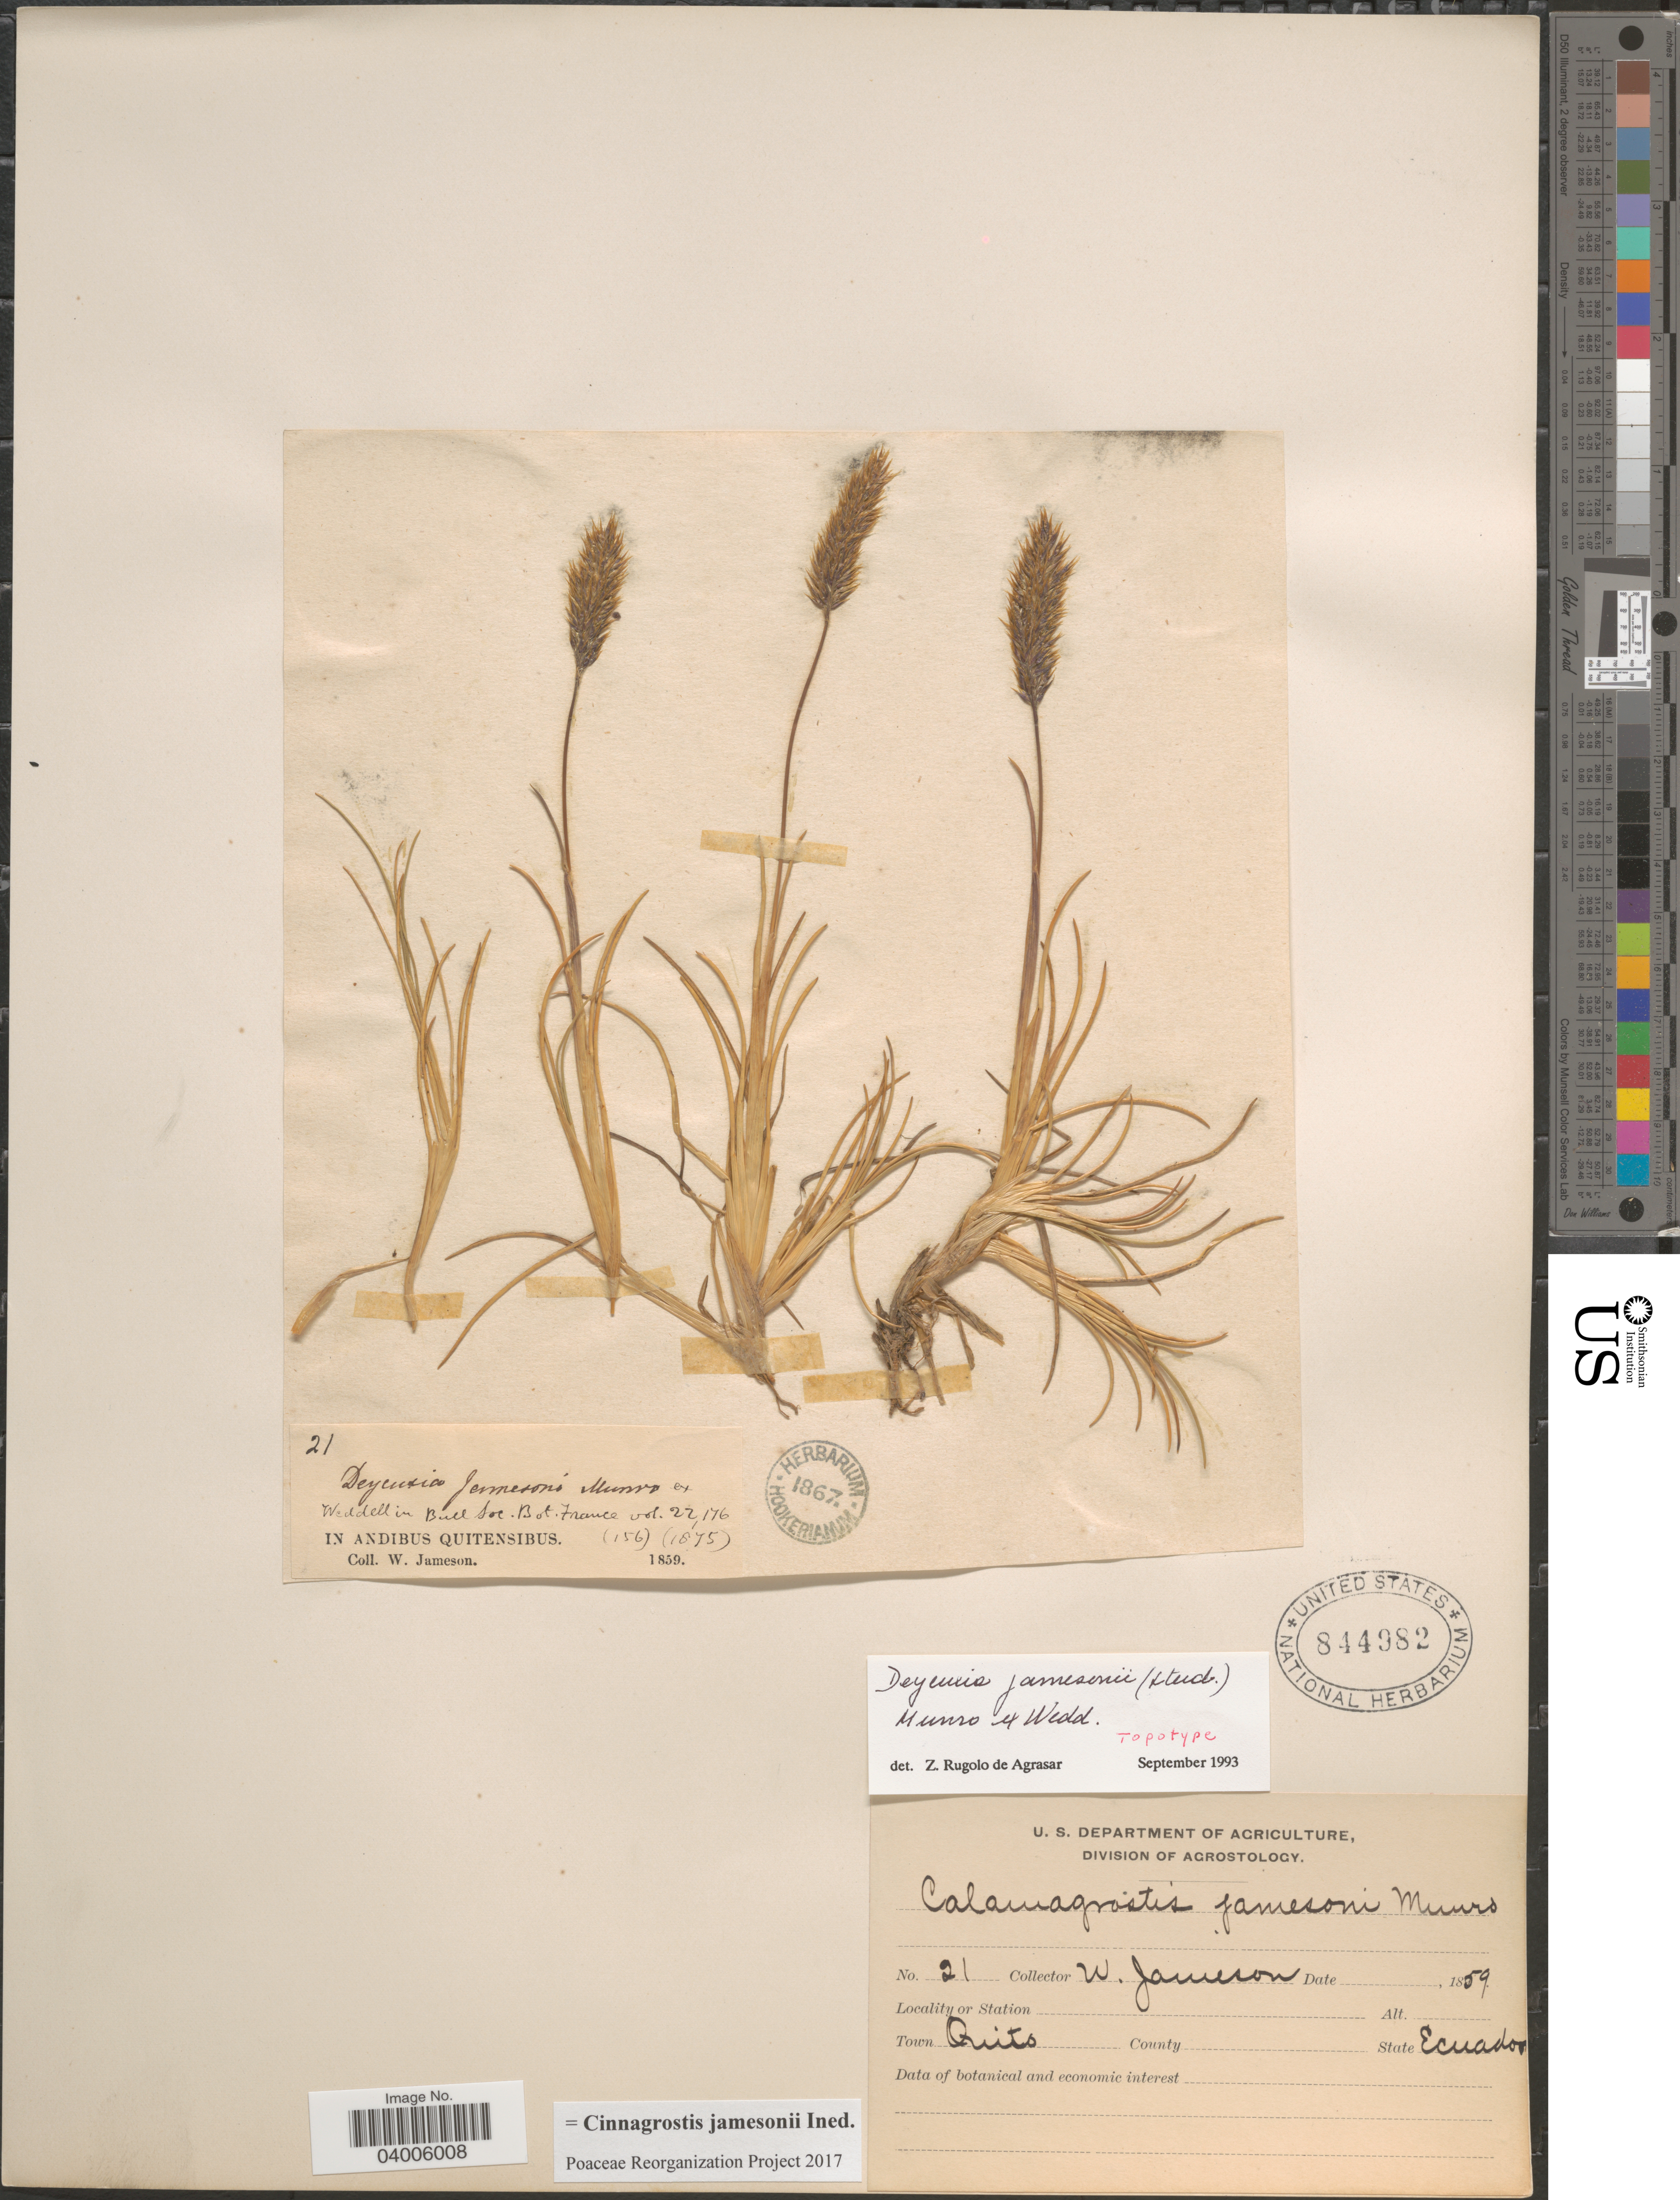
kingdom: Plantae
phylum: Tracheophyta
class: Liliopsida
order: Poales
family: Poaceae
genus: Cinnagrostis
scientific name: Cinnagrostis jamesonii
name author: (Steud.) P.M. Peterson et al.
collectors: W. Jameson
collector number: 21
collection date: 1859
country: Ecuador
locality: Quito.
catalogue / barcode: US 844982